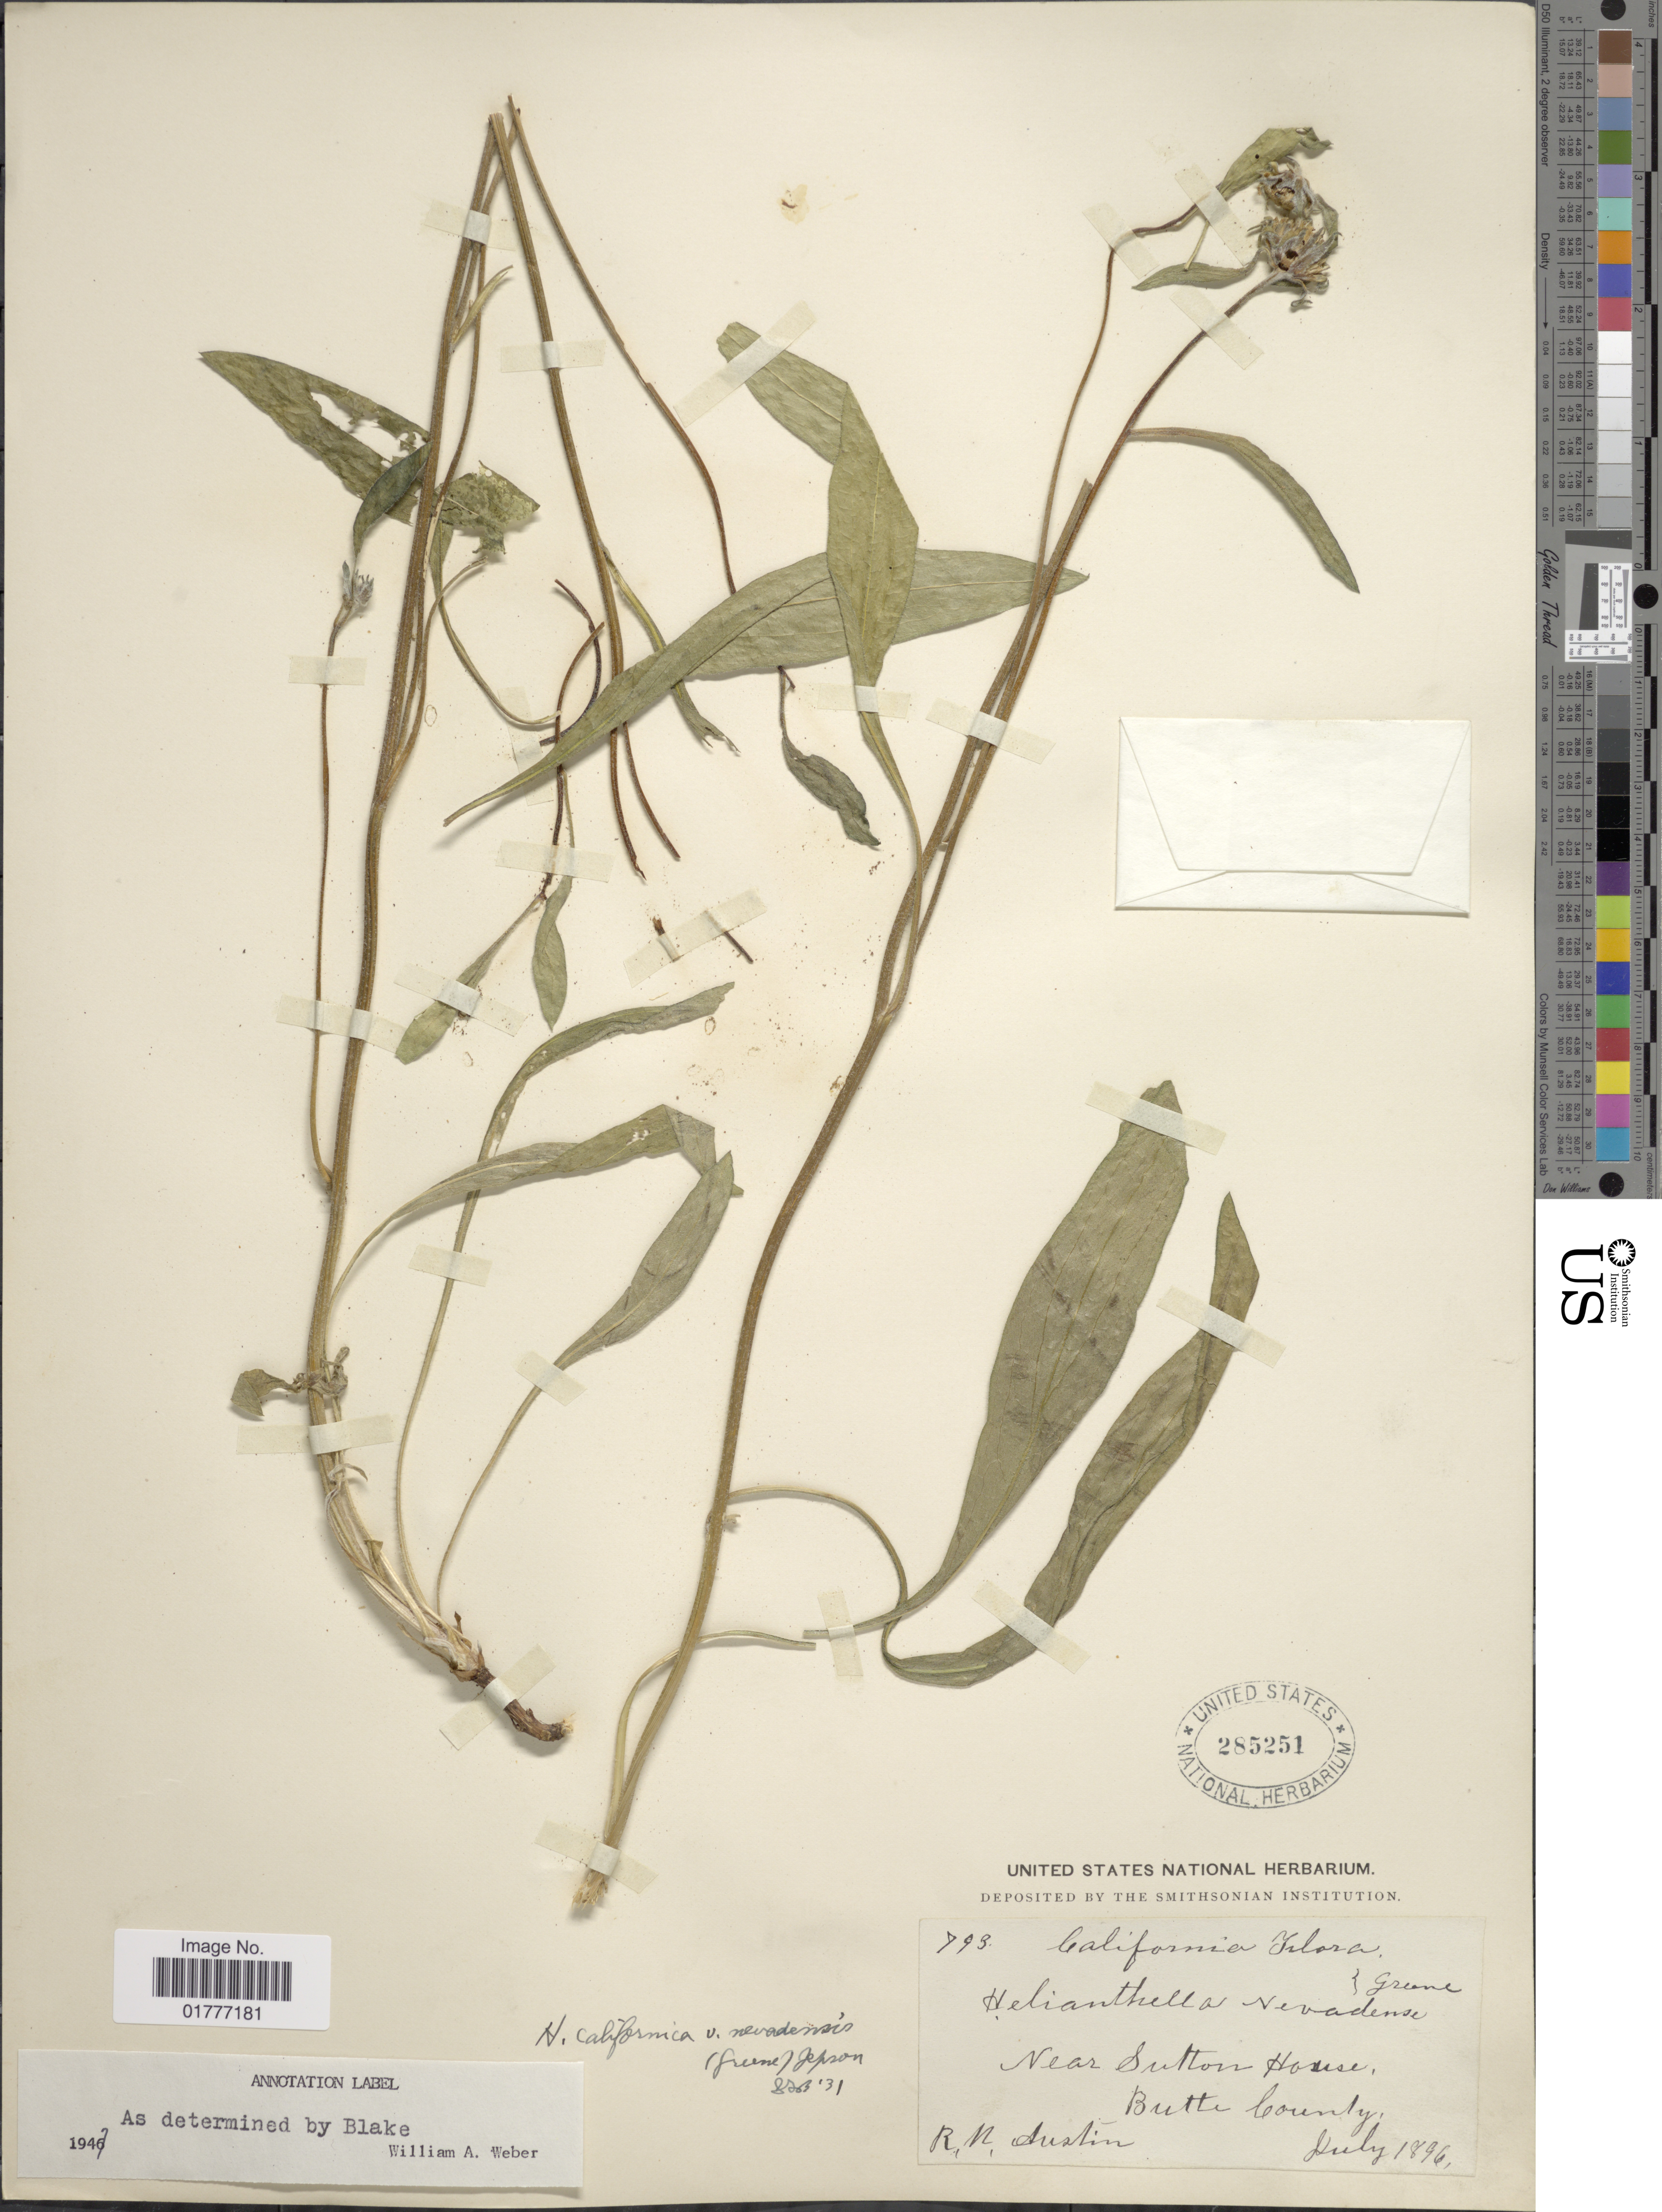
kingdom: Plantae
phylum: Tracheophyta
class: Magnoliopsida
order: Asterales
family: Asteraceae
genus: Helianthella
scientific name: Helianthella californica var. nevadensis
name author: (Greene) Jeps.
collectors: R. Austin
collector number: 793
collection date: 1896-07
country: United States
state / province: California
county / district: Butte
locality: Near Sutton House, Butte County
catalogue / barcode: US 285251